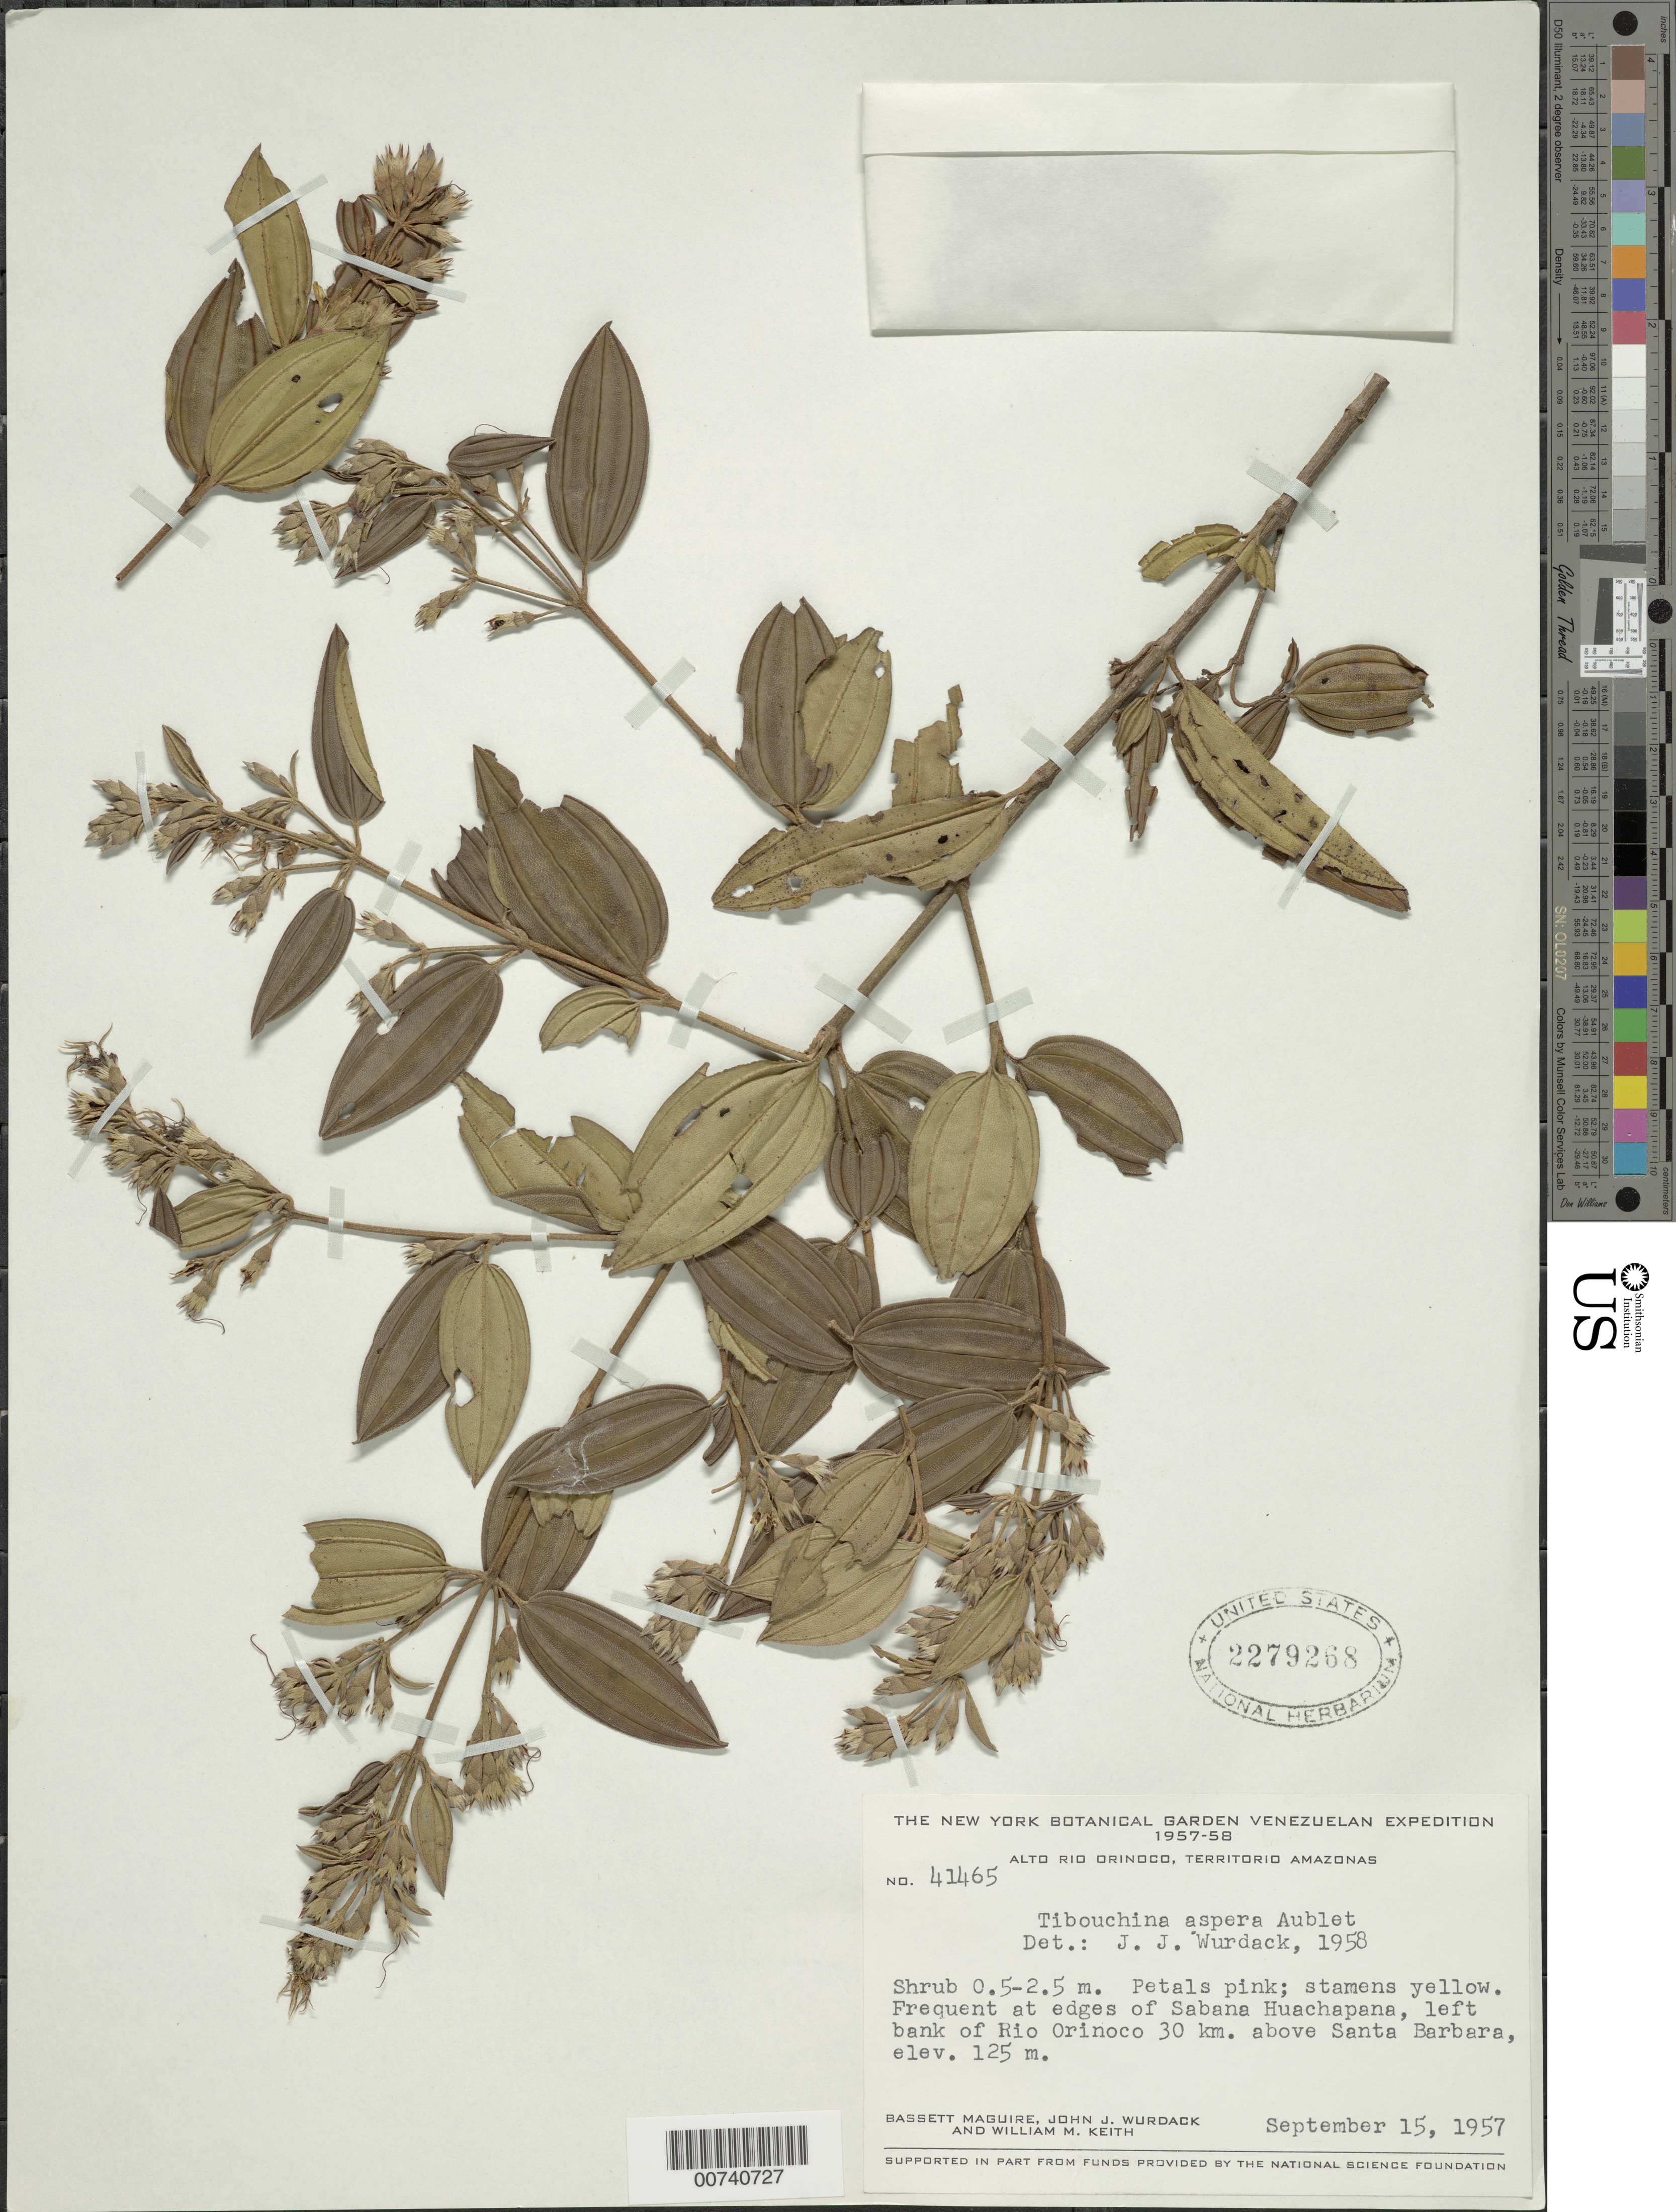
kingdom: Plantae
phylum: Tracheophyta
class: Magnoliopsida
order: Myrtales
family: Melastomataceae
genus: Tibouchina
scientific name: Tibouchina aspera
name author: Aubl.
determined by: Wurdack, John J., (US), US (UNITED STATES)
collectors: B. Maguire, J. J. Wurdack & W. Keith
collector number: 41465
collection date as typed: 15-Sep-57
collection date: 1957-09-15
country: Venezuela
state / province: Amazonas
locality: Río Orinoco, 30 km above Santa Barbara, Sabana Huachapana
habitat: Edge of savanna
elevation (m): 125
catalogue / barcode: US 2279268